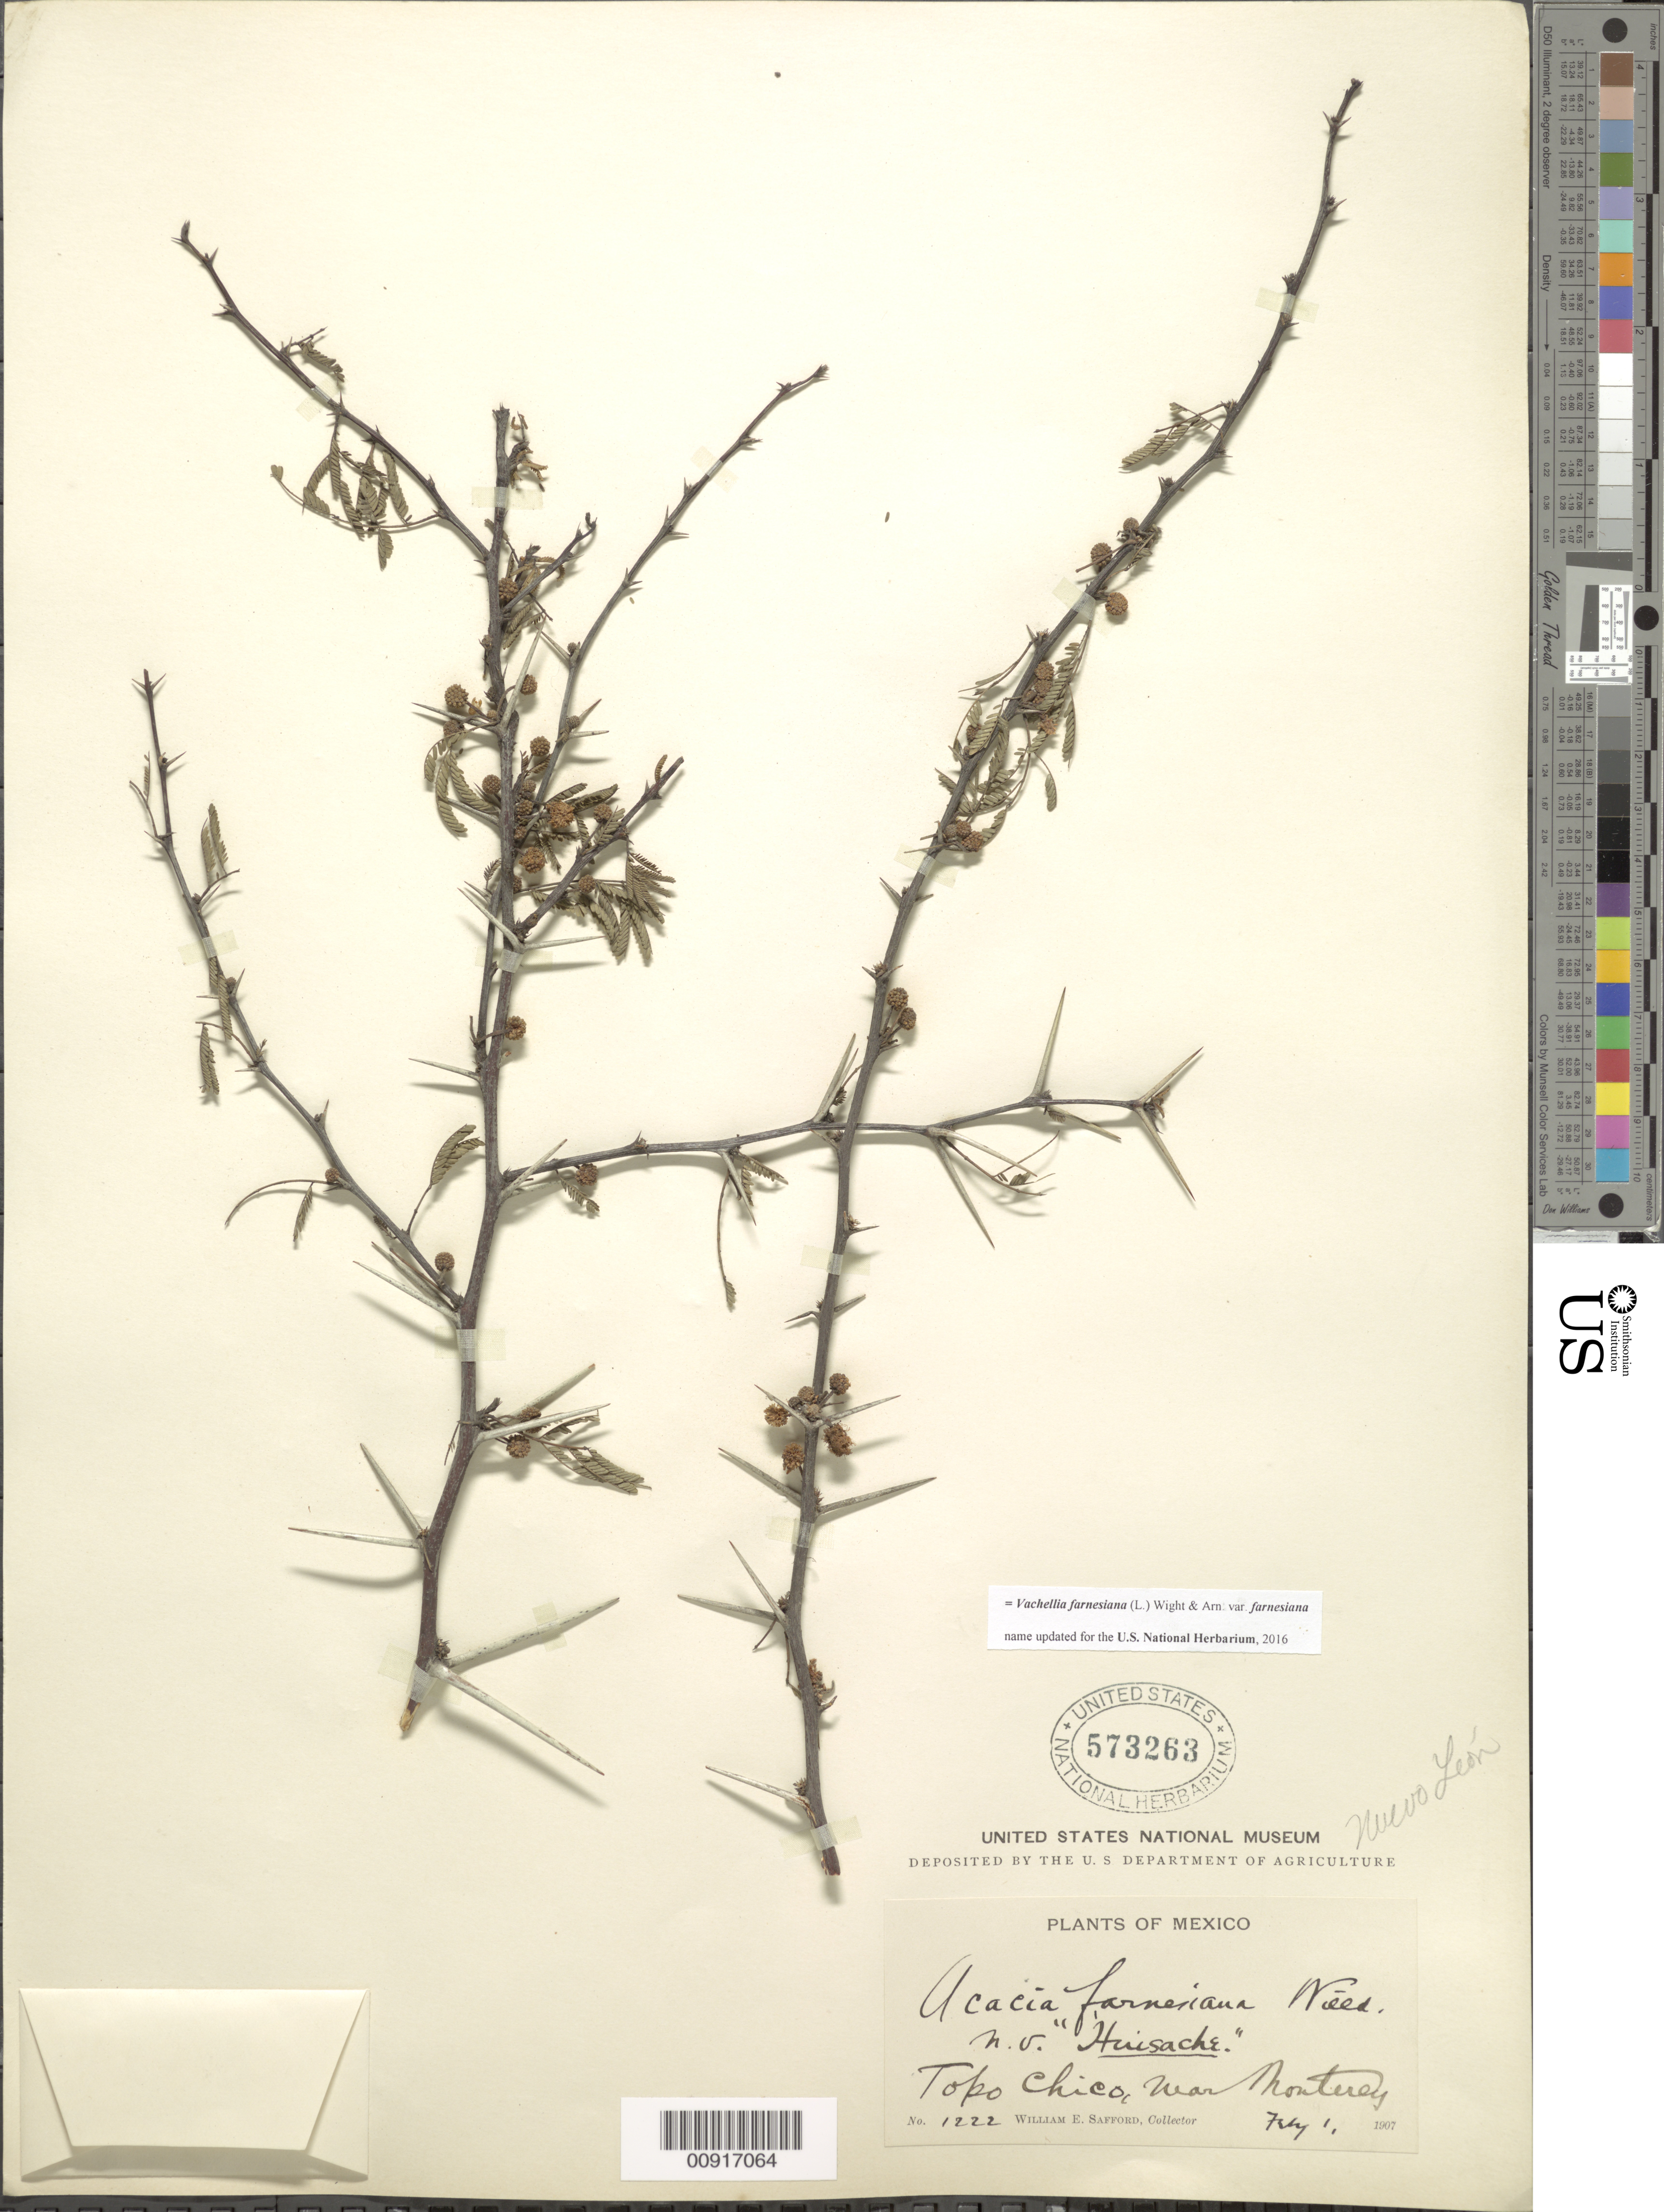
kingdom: Plantae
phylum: Tracheophyta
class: Magnoliopsida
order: Fabales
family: Fabaceae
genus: Vachellia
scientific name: Vachellia farnesiana var. farnesiana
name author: (L.) Wight & Arn.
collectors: W. E. Safford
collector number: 1222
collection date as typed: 01 Feb 1907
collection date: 1907-02-01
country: Mexico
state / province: Nuevo León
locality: Topo Chico, near Monterrey.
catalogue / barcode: US 573263